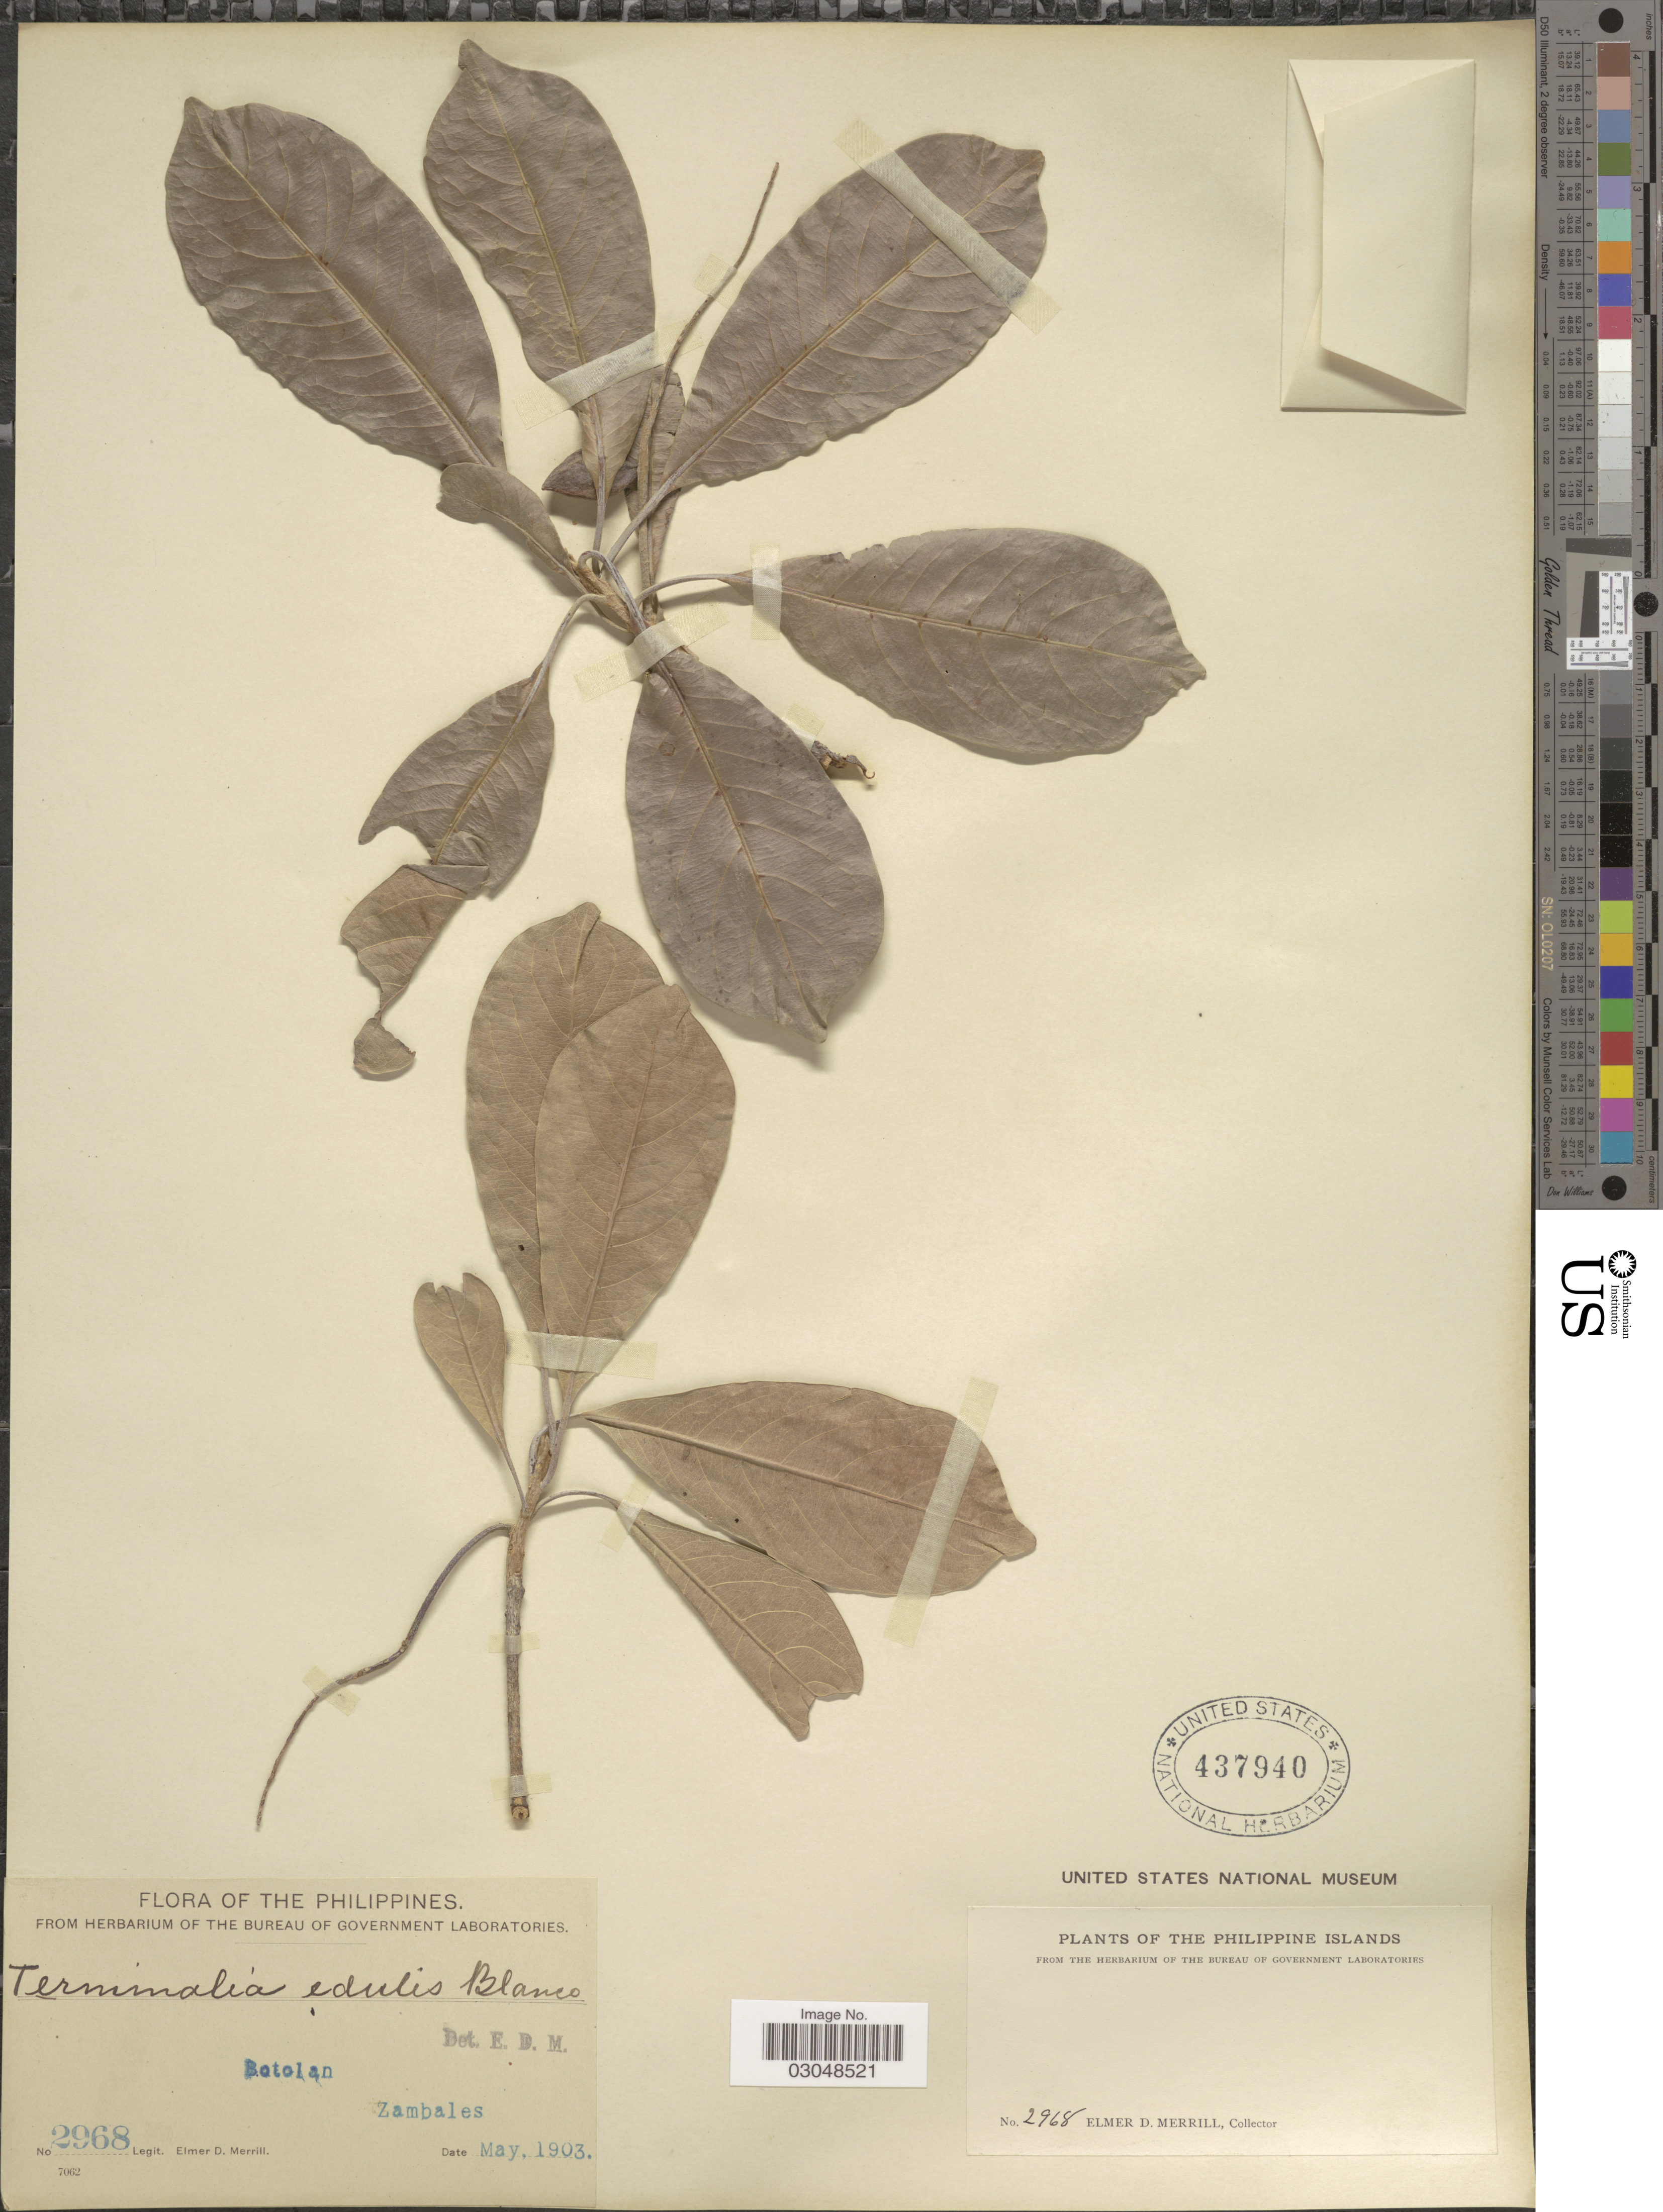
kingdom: Plantae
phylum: Tracheophyta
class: Magnoliopsida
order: Myrtales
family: Combretaceae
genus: Terminalia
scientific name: Terminalia microcarpa subsp. microcarpa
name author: Decne.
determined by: (US) Smithsonian Institution - National Museum of Natural History - Department of Botany (UNITED STATES)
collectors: E. D. Merrill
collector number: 2968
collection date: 1903-05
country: Philippines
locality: The Philippine Islands, Botolan, Zambales.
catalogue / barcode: US 437940